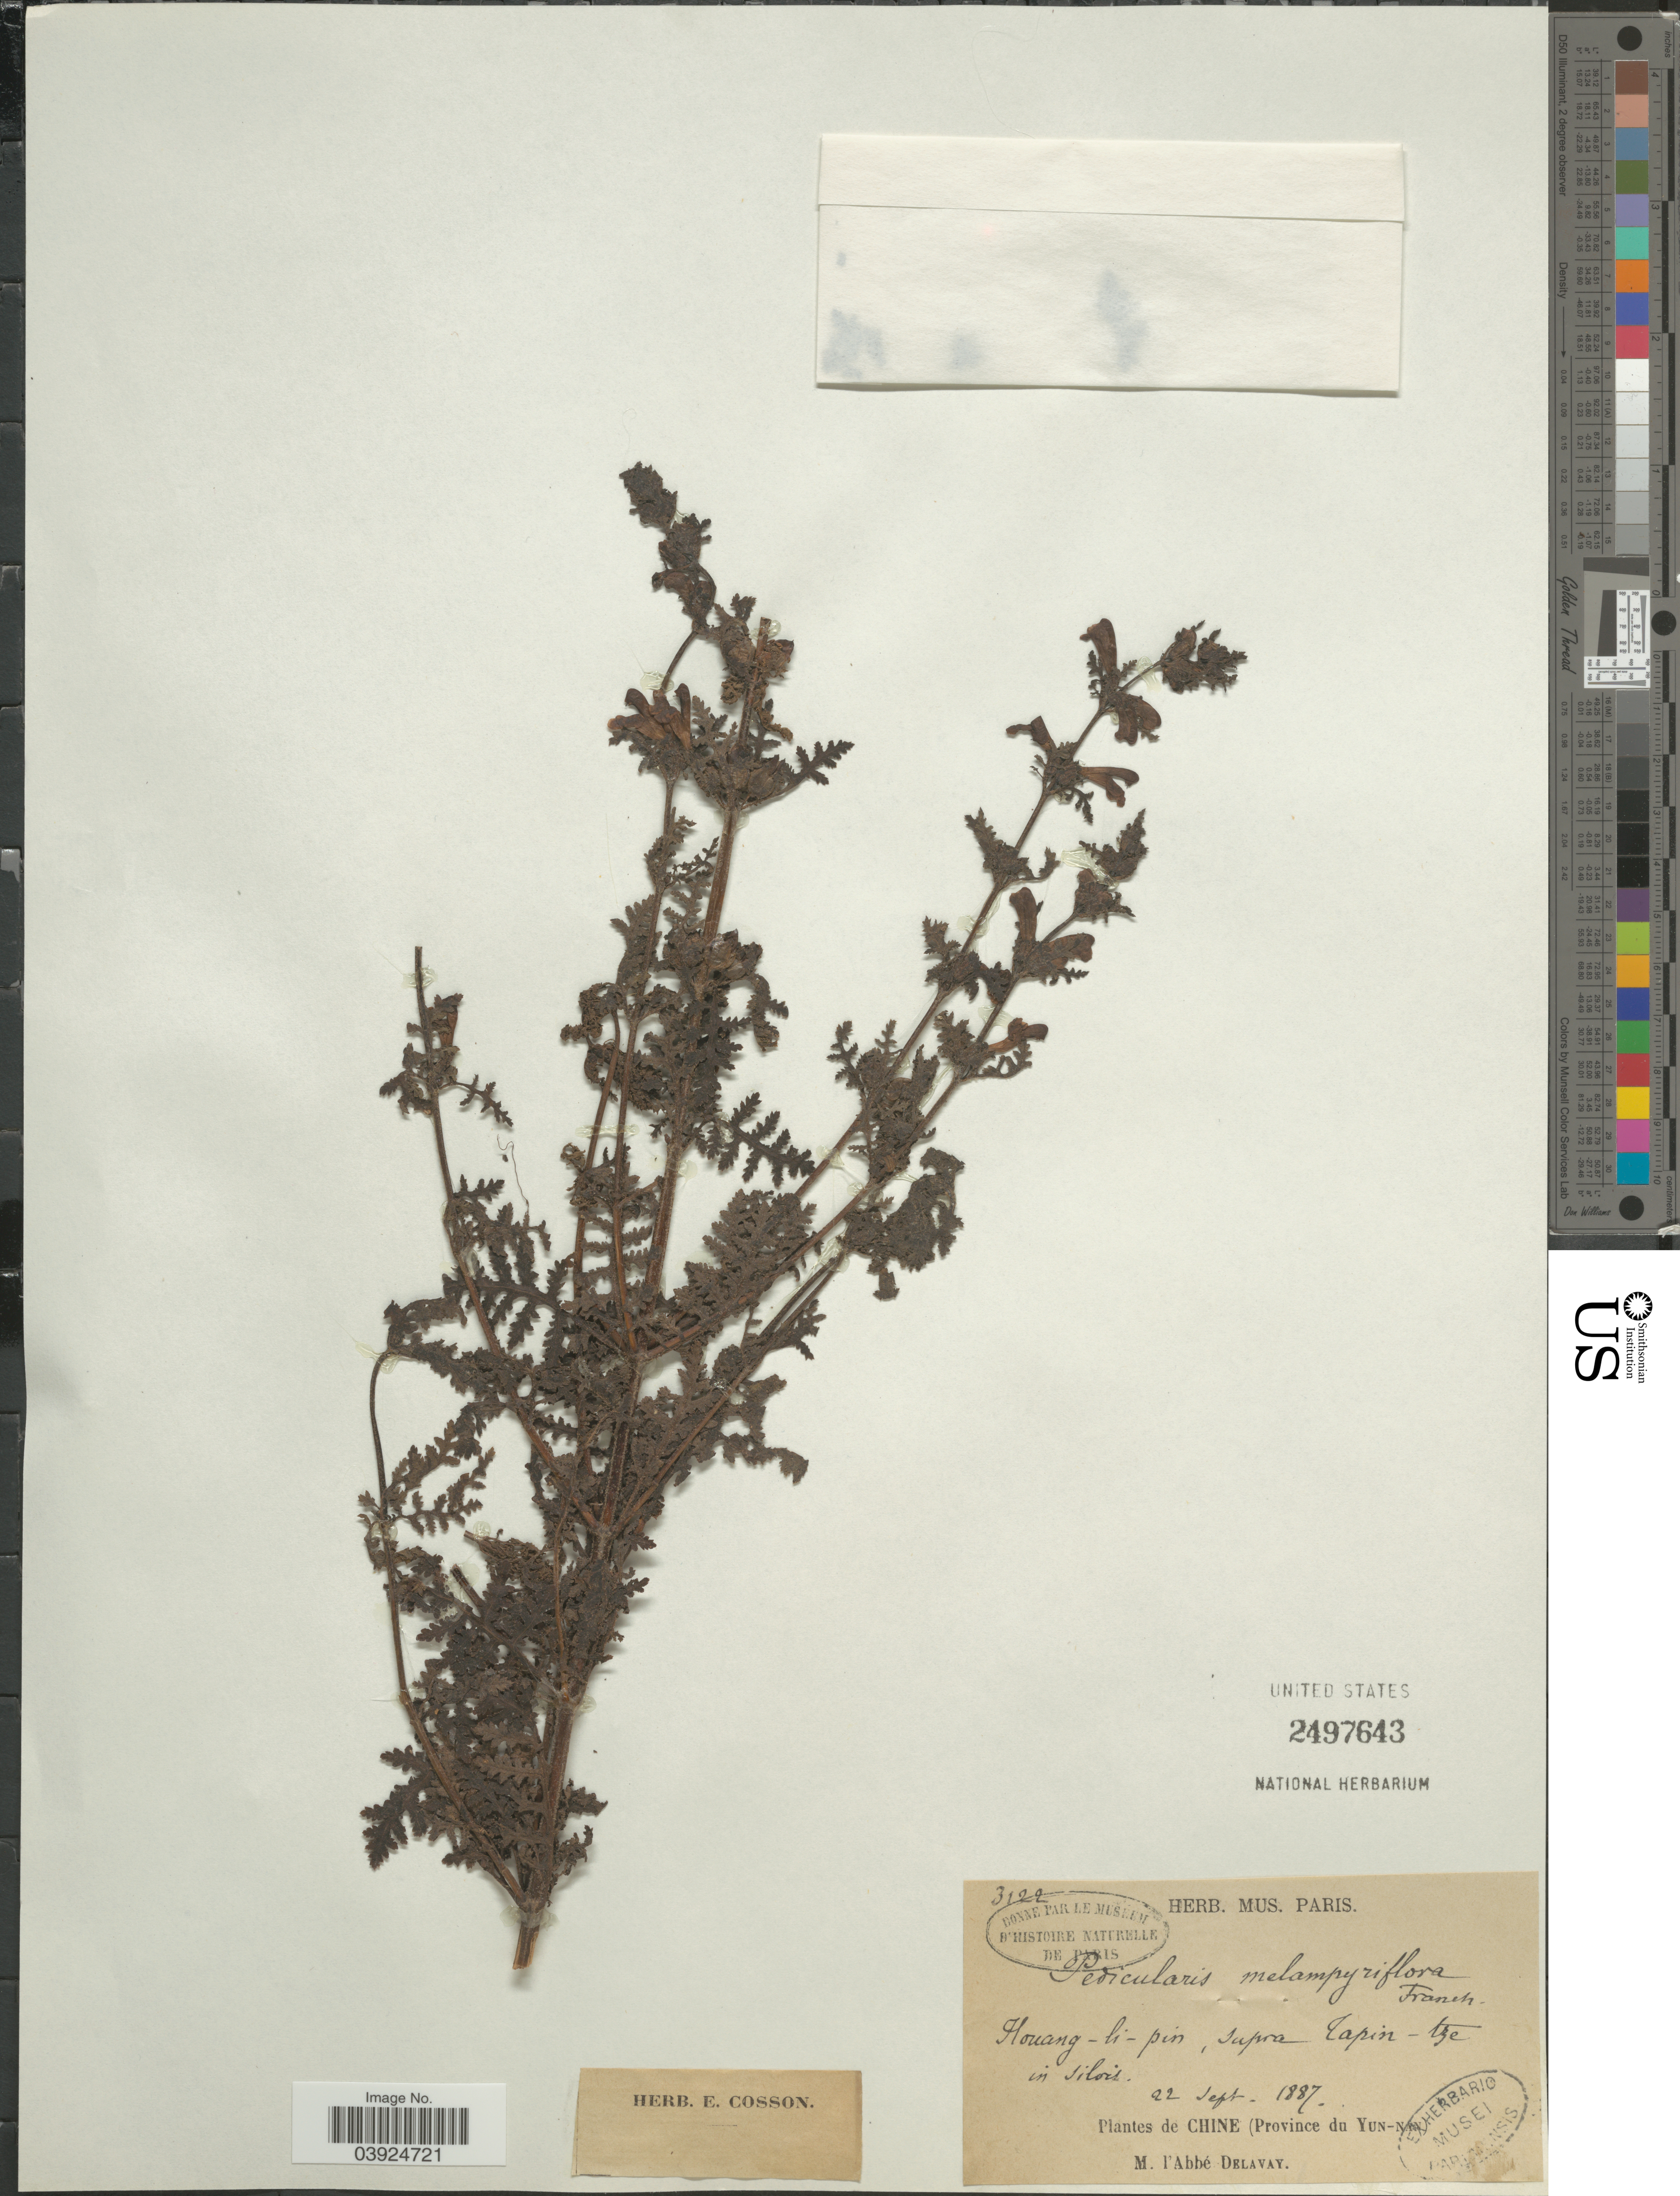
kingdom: Plantae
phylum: Tracheophyta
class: Magnoliopsida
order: Lamiales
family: Orobanchaceae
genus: Pedicularis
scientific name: Pedicularis melampyriflora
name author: Franch. ex Maxim.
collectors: P. Delavay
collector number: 3122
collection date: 1887-09-22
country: China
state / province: Yunnan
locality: Houang-li-pin, supra Tapin-tze in silois.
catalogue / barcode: US 2497643